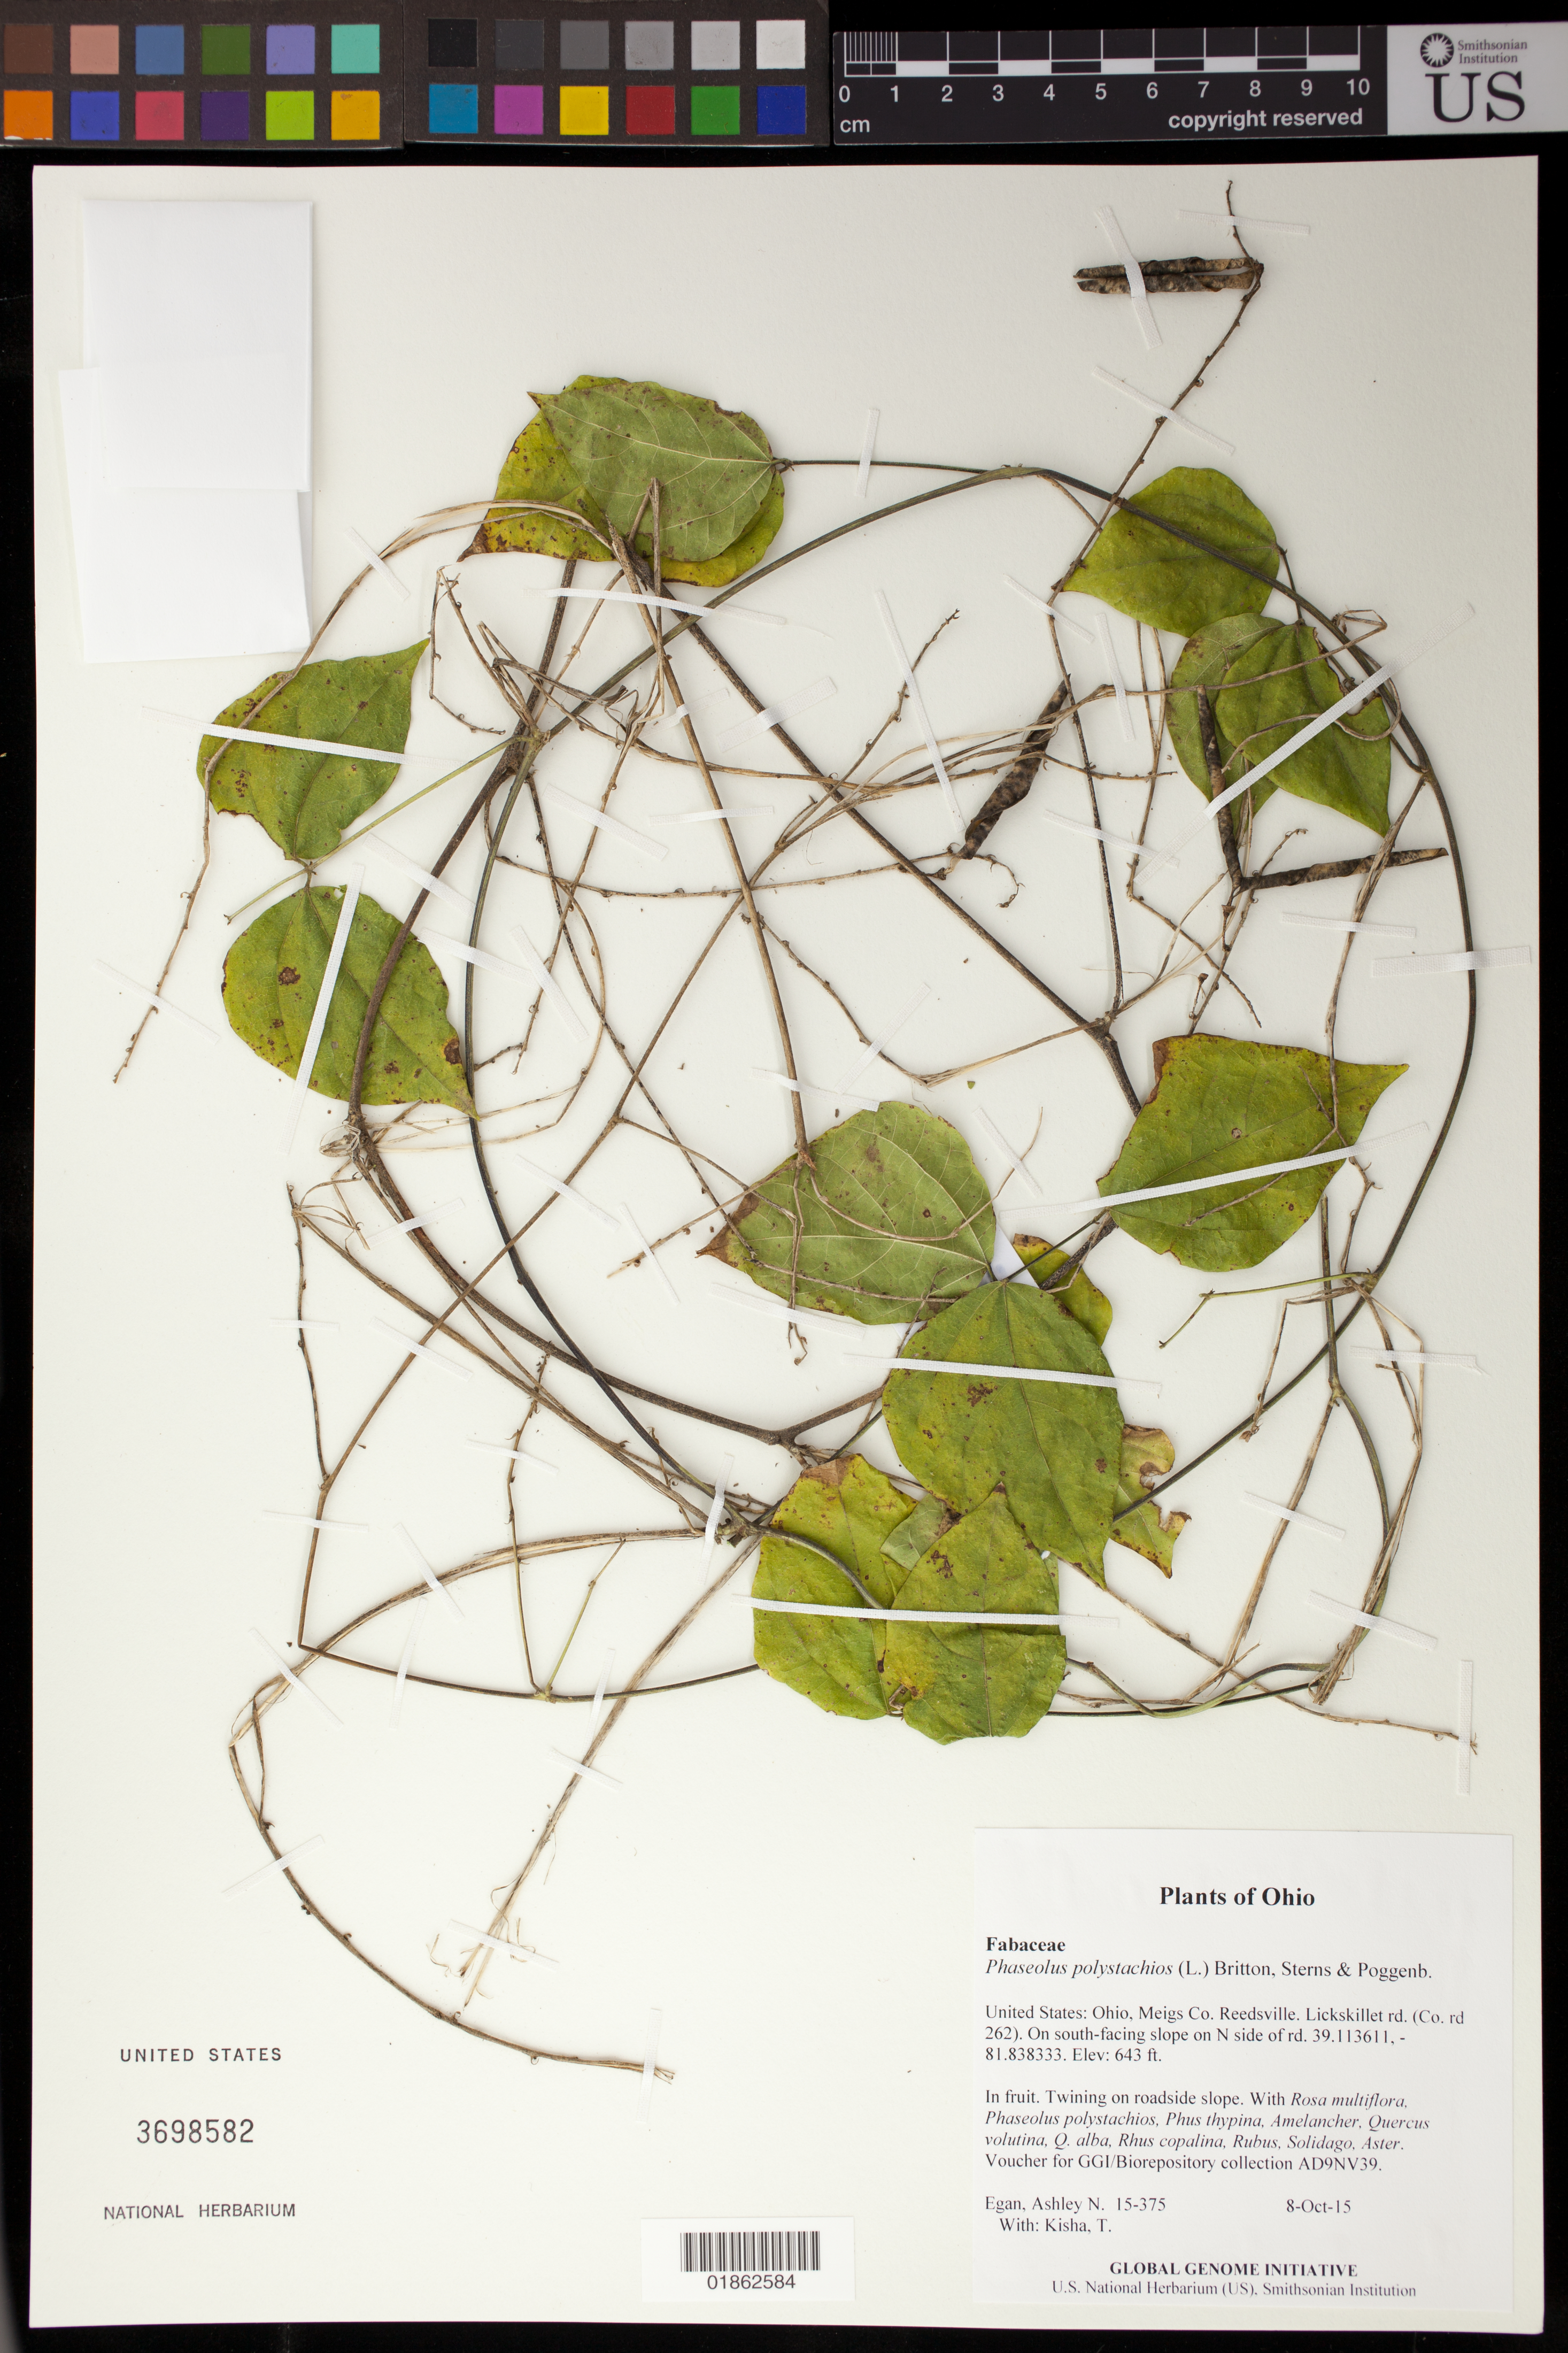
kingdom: Plantae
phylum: Tracheophyta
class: Magnoliopsida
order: Fabales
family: Fabaceae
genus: Phaseolus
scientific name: Phaseolus polystachios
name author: (L.) Britton, Stearns & Poggenb.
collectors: A. N. Egan & T. Kisha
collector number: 15-375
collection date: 2015-10-08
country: United States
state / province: Ohio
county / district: Meigs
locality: Reedsville. Lickskillet rd. (Co. rd 262). On south-facing slope on N side of rd.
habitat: Twining on roadside slope.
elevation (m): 196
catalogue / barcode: US 3698582